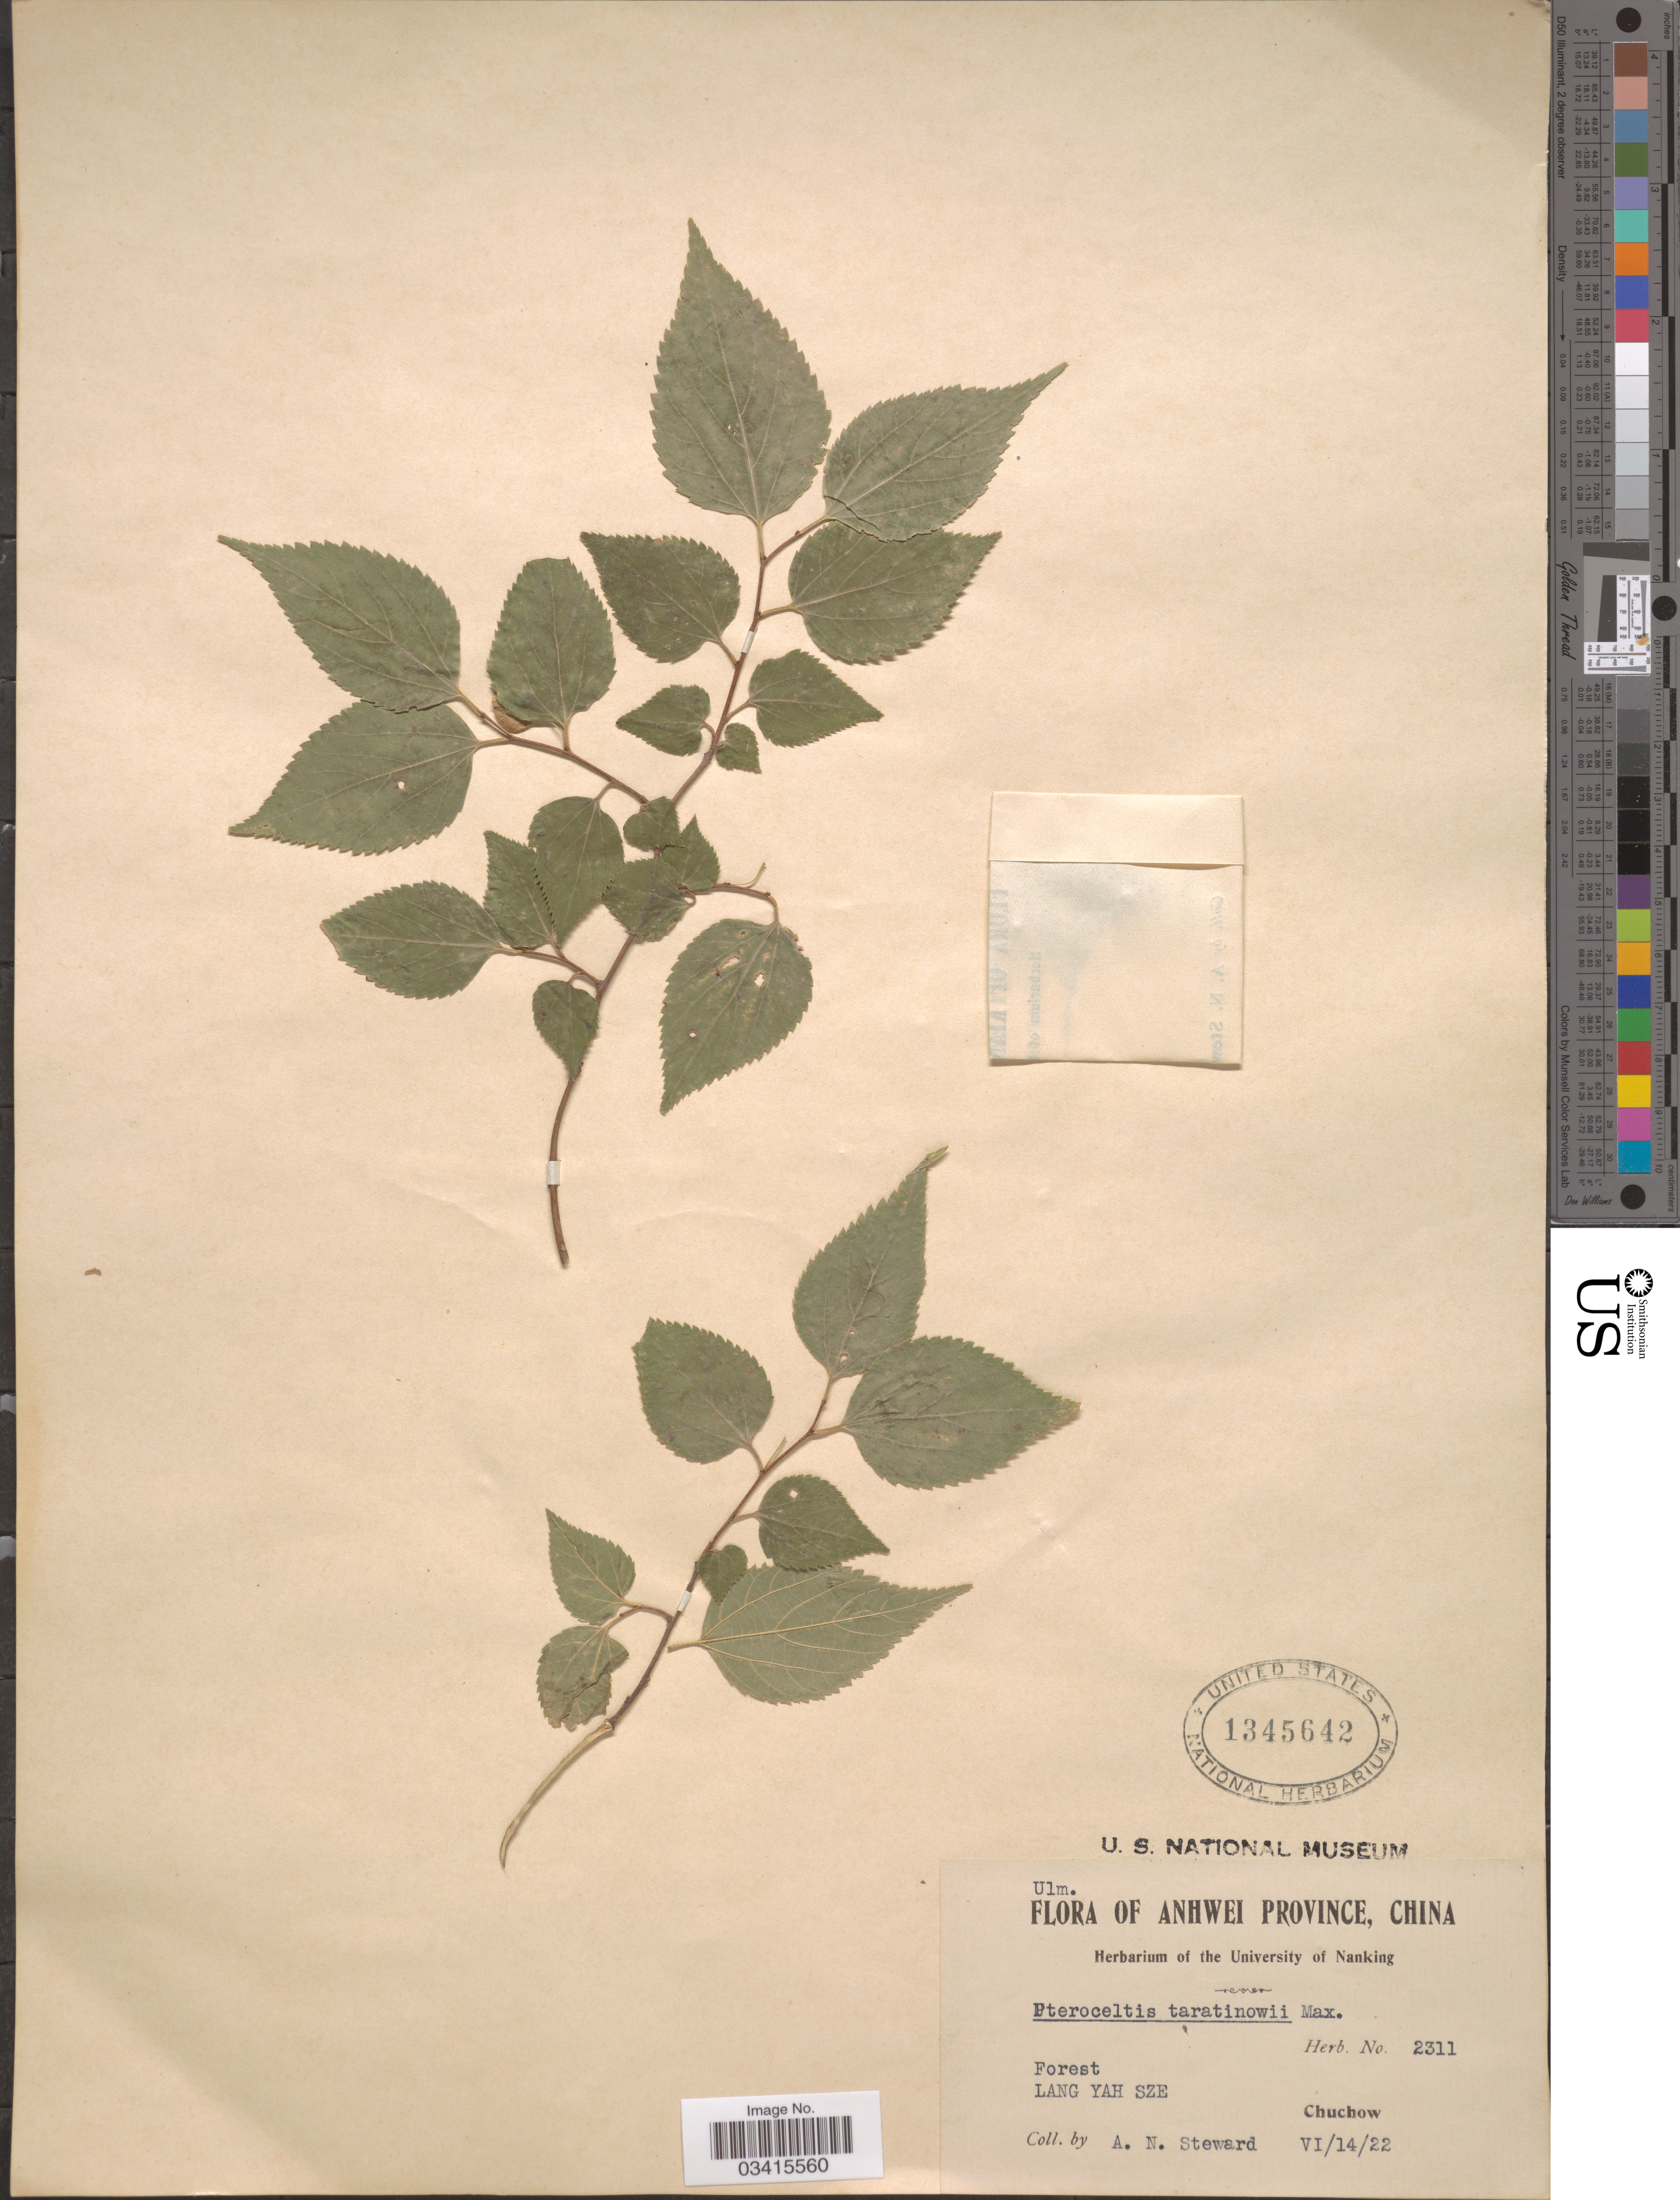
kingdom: Plantae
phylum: Tracheophyta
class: Magnoliopsida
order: Rosales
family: Cannabaceae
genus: Pteroceltis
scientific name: Pteroceltis tatarinowii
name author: Maxim.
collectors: A. N. Steward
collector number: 2311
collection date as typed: Transcribed d/m/y: 14/6/22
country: China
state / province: Anhui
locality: Anhwei Province. Forest. Lang Yah Sze. Chuchow.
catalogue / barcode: US 1345642